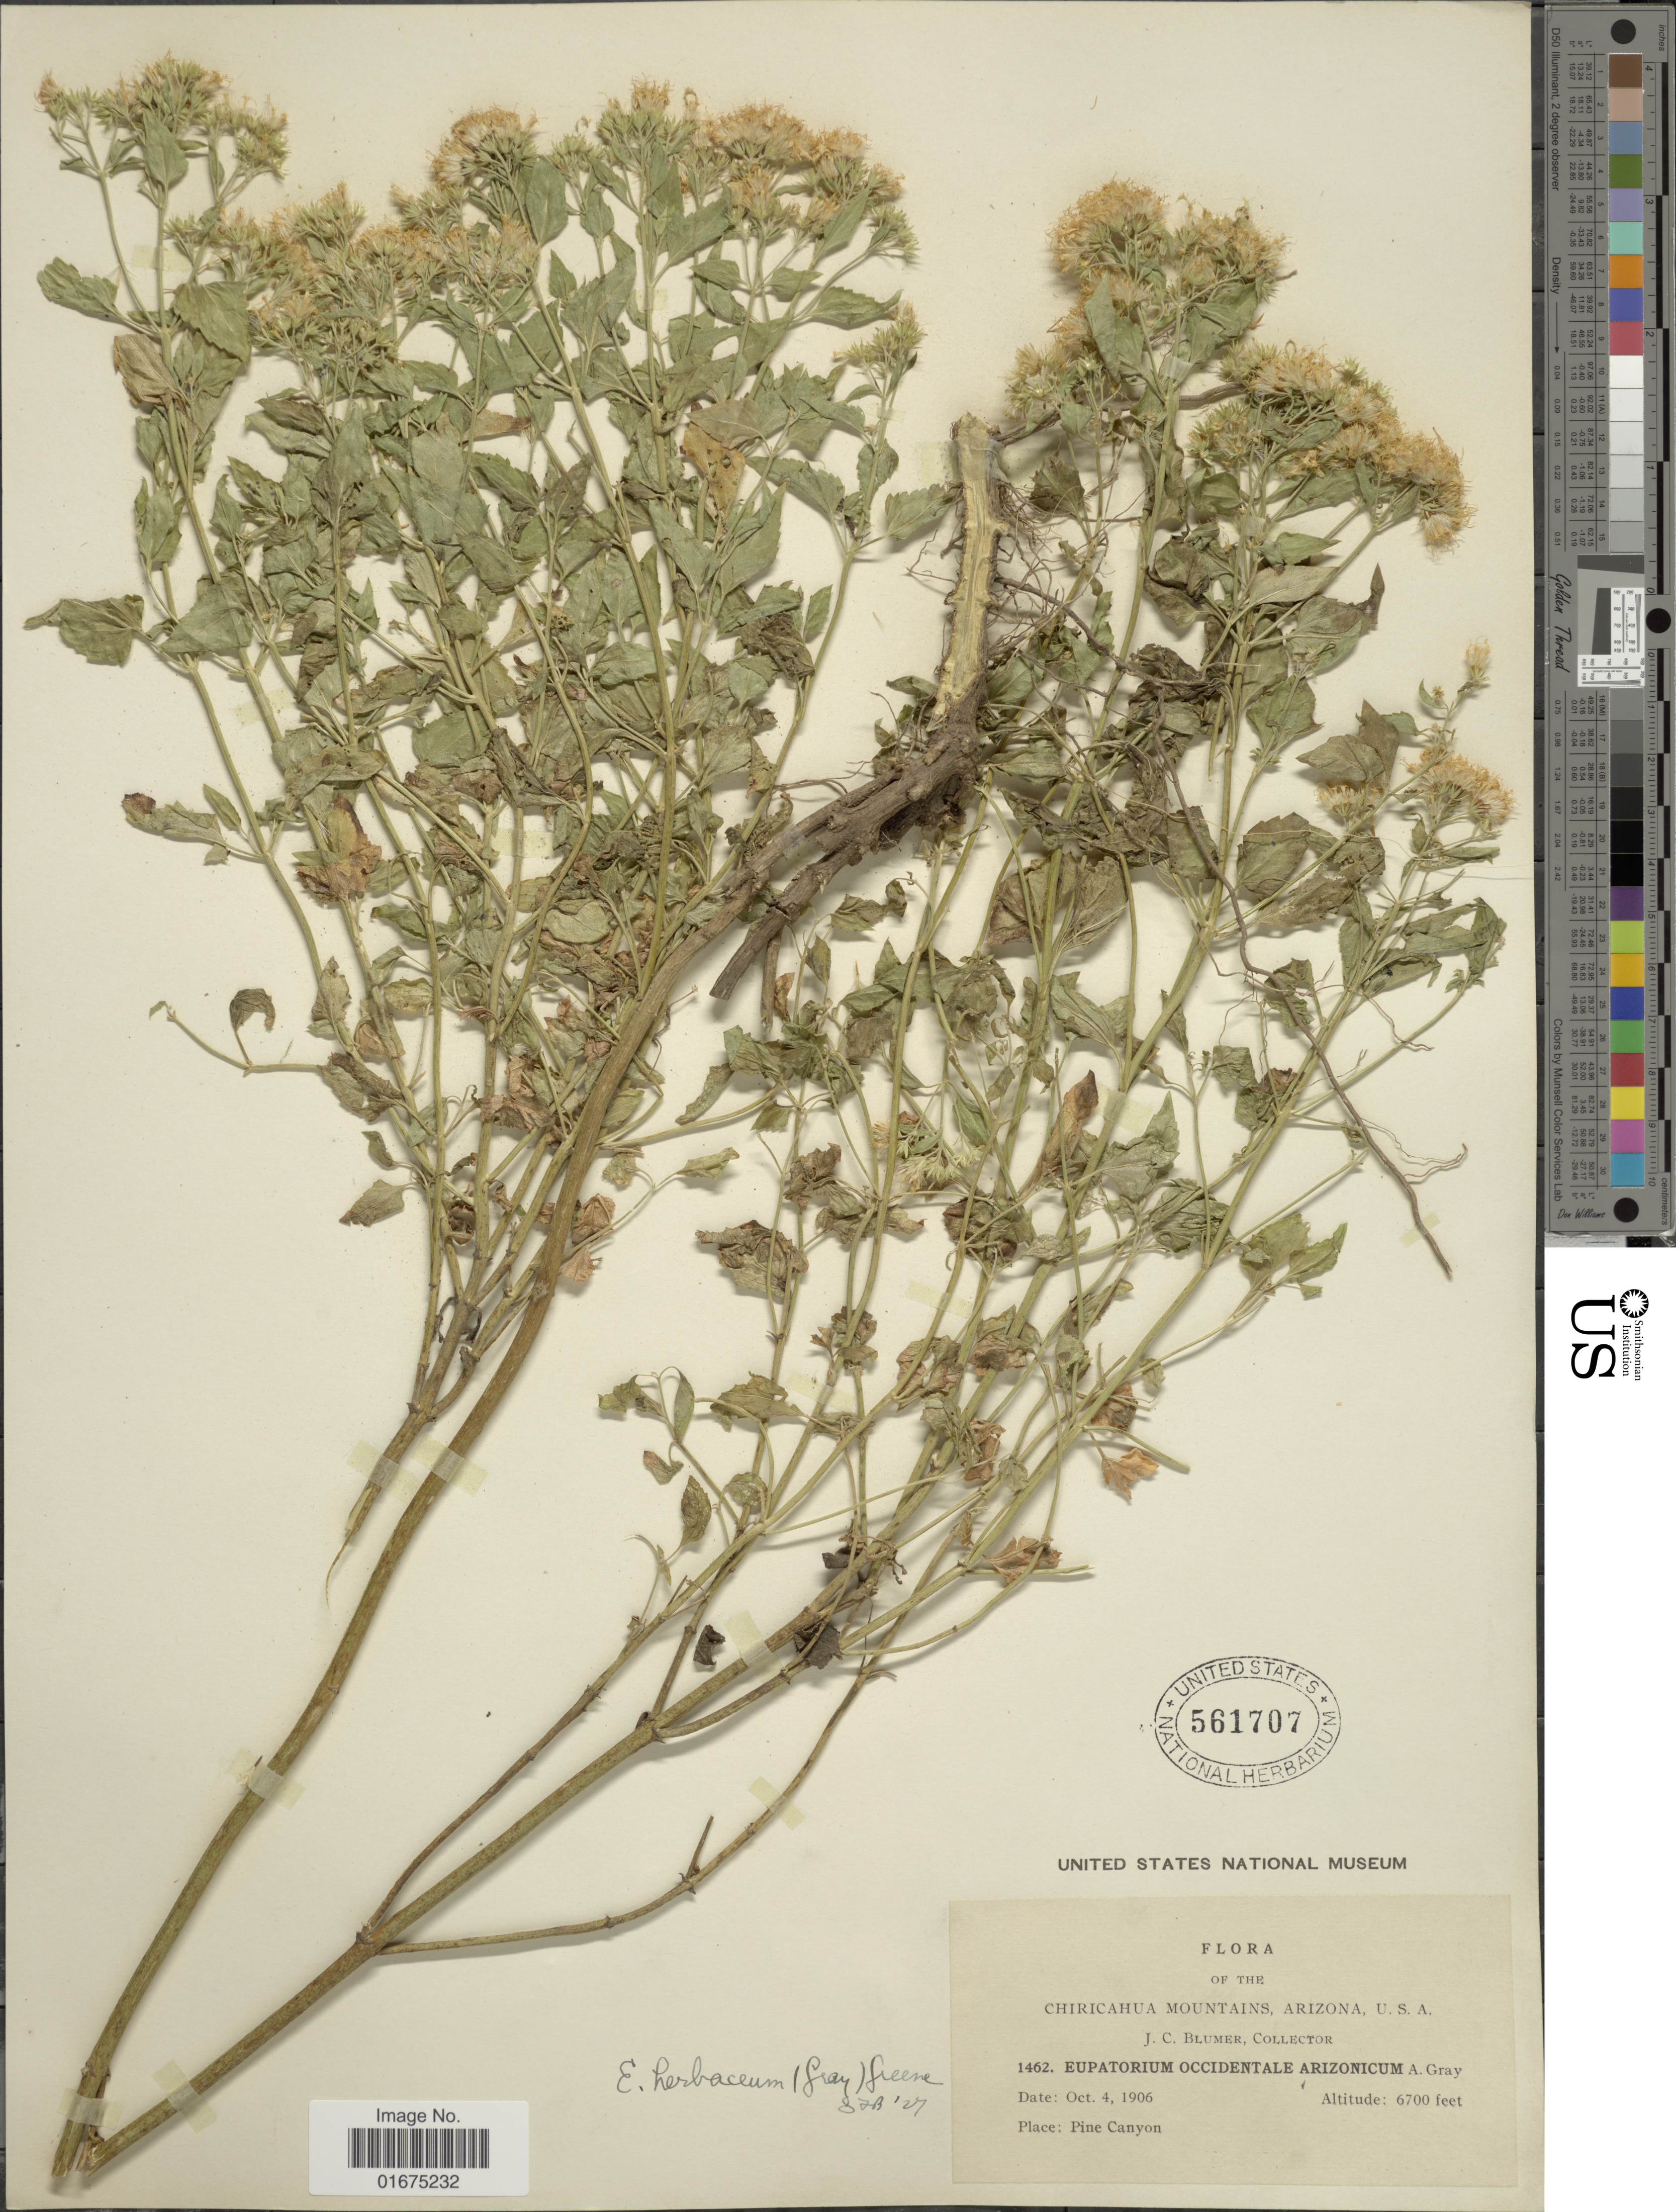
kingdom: Plantae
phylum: Tracheophyta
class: Magnoliopsida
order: Asterales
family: Asteraceae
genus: Ageratina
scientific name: Ageratina herbacea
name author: (A. Gray) R.M. King & H. Rob.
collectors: J. C. Blumer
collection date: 1906-10-04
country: United States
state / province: Arizona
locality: Chiricahua Mountains, Pine Canyon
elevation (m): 2042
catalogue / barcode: US 561707